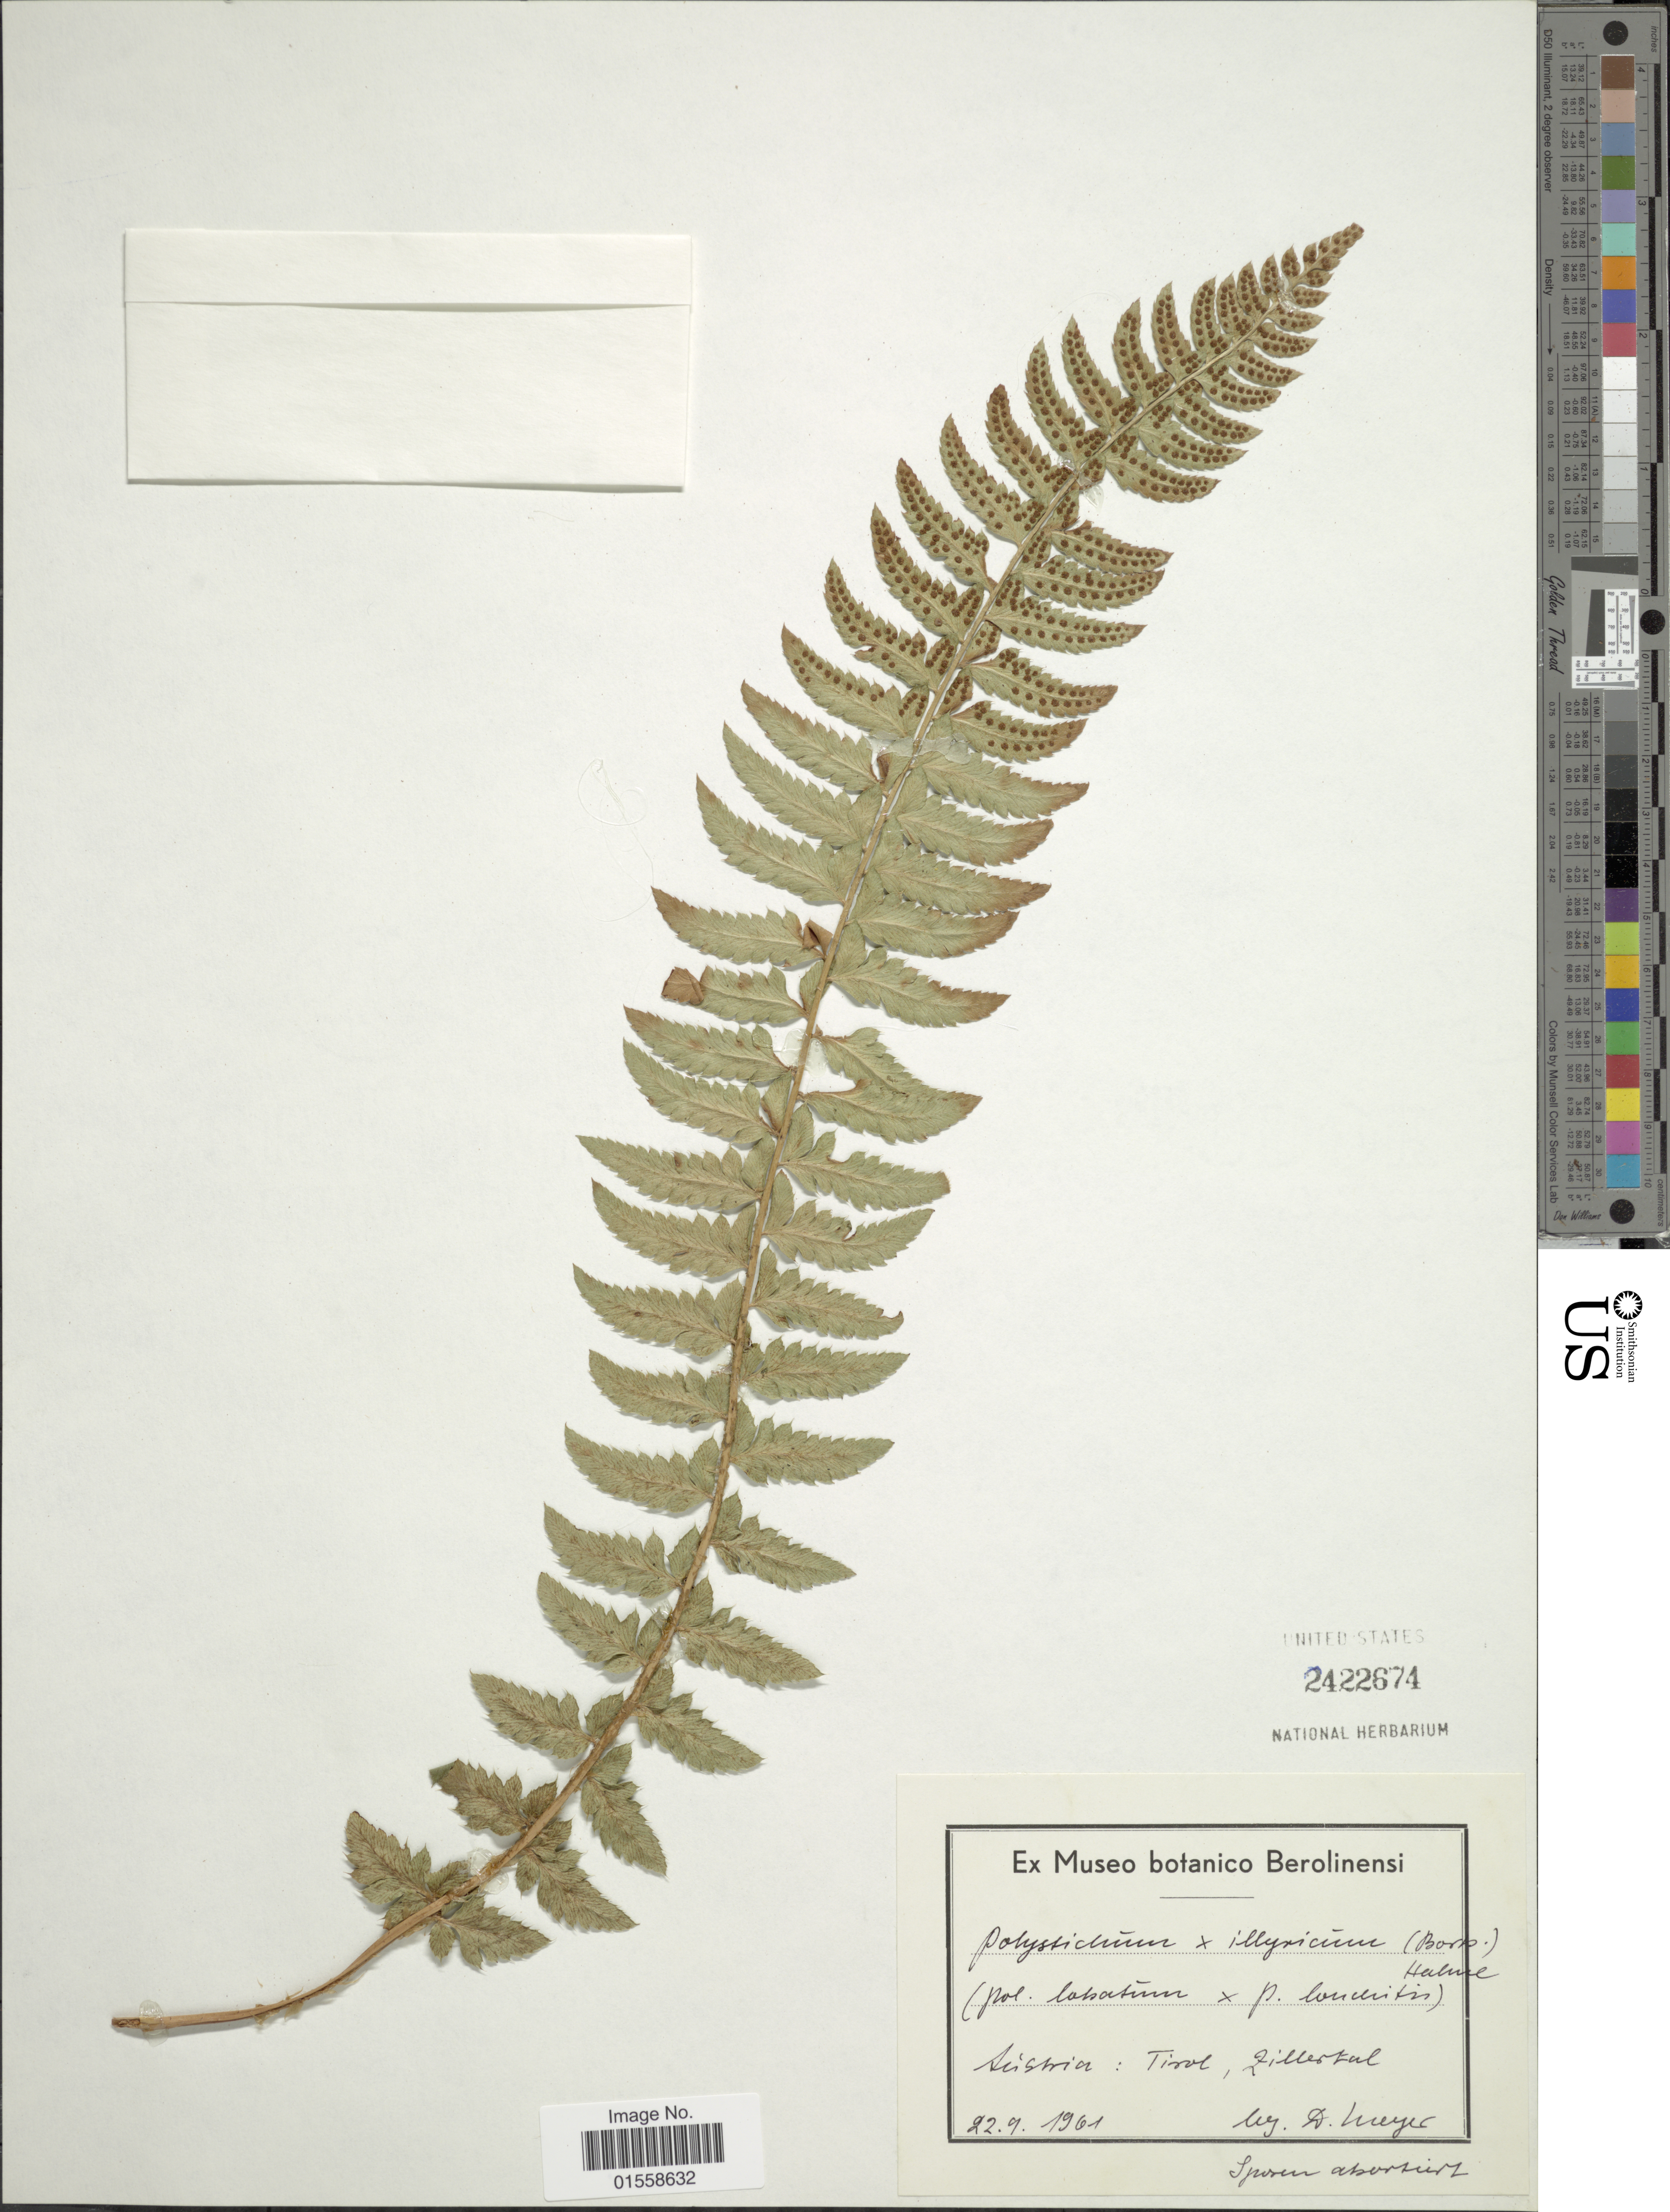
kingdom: Plantae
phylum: Tracheophyta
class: Polypodiopsida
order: Polypodiales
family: Dryopteridaceae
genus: Polystichum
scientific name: Polystichum x illyricum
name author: Hahne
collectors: D. E. Meyer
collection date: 1961-09-22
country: Austria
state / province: Tirol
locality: Austria: Tirol, Zillertal.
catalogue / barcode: US 2422674